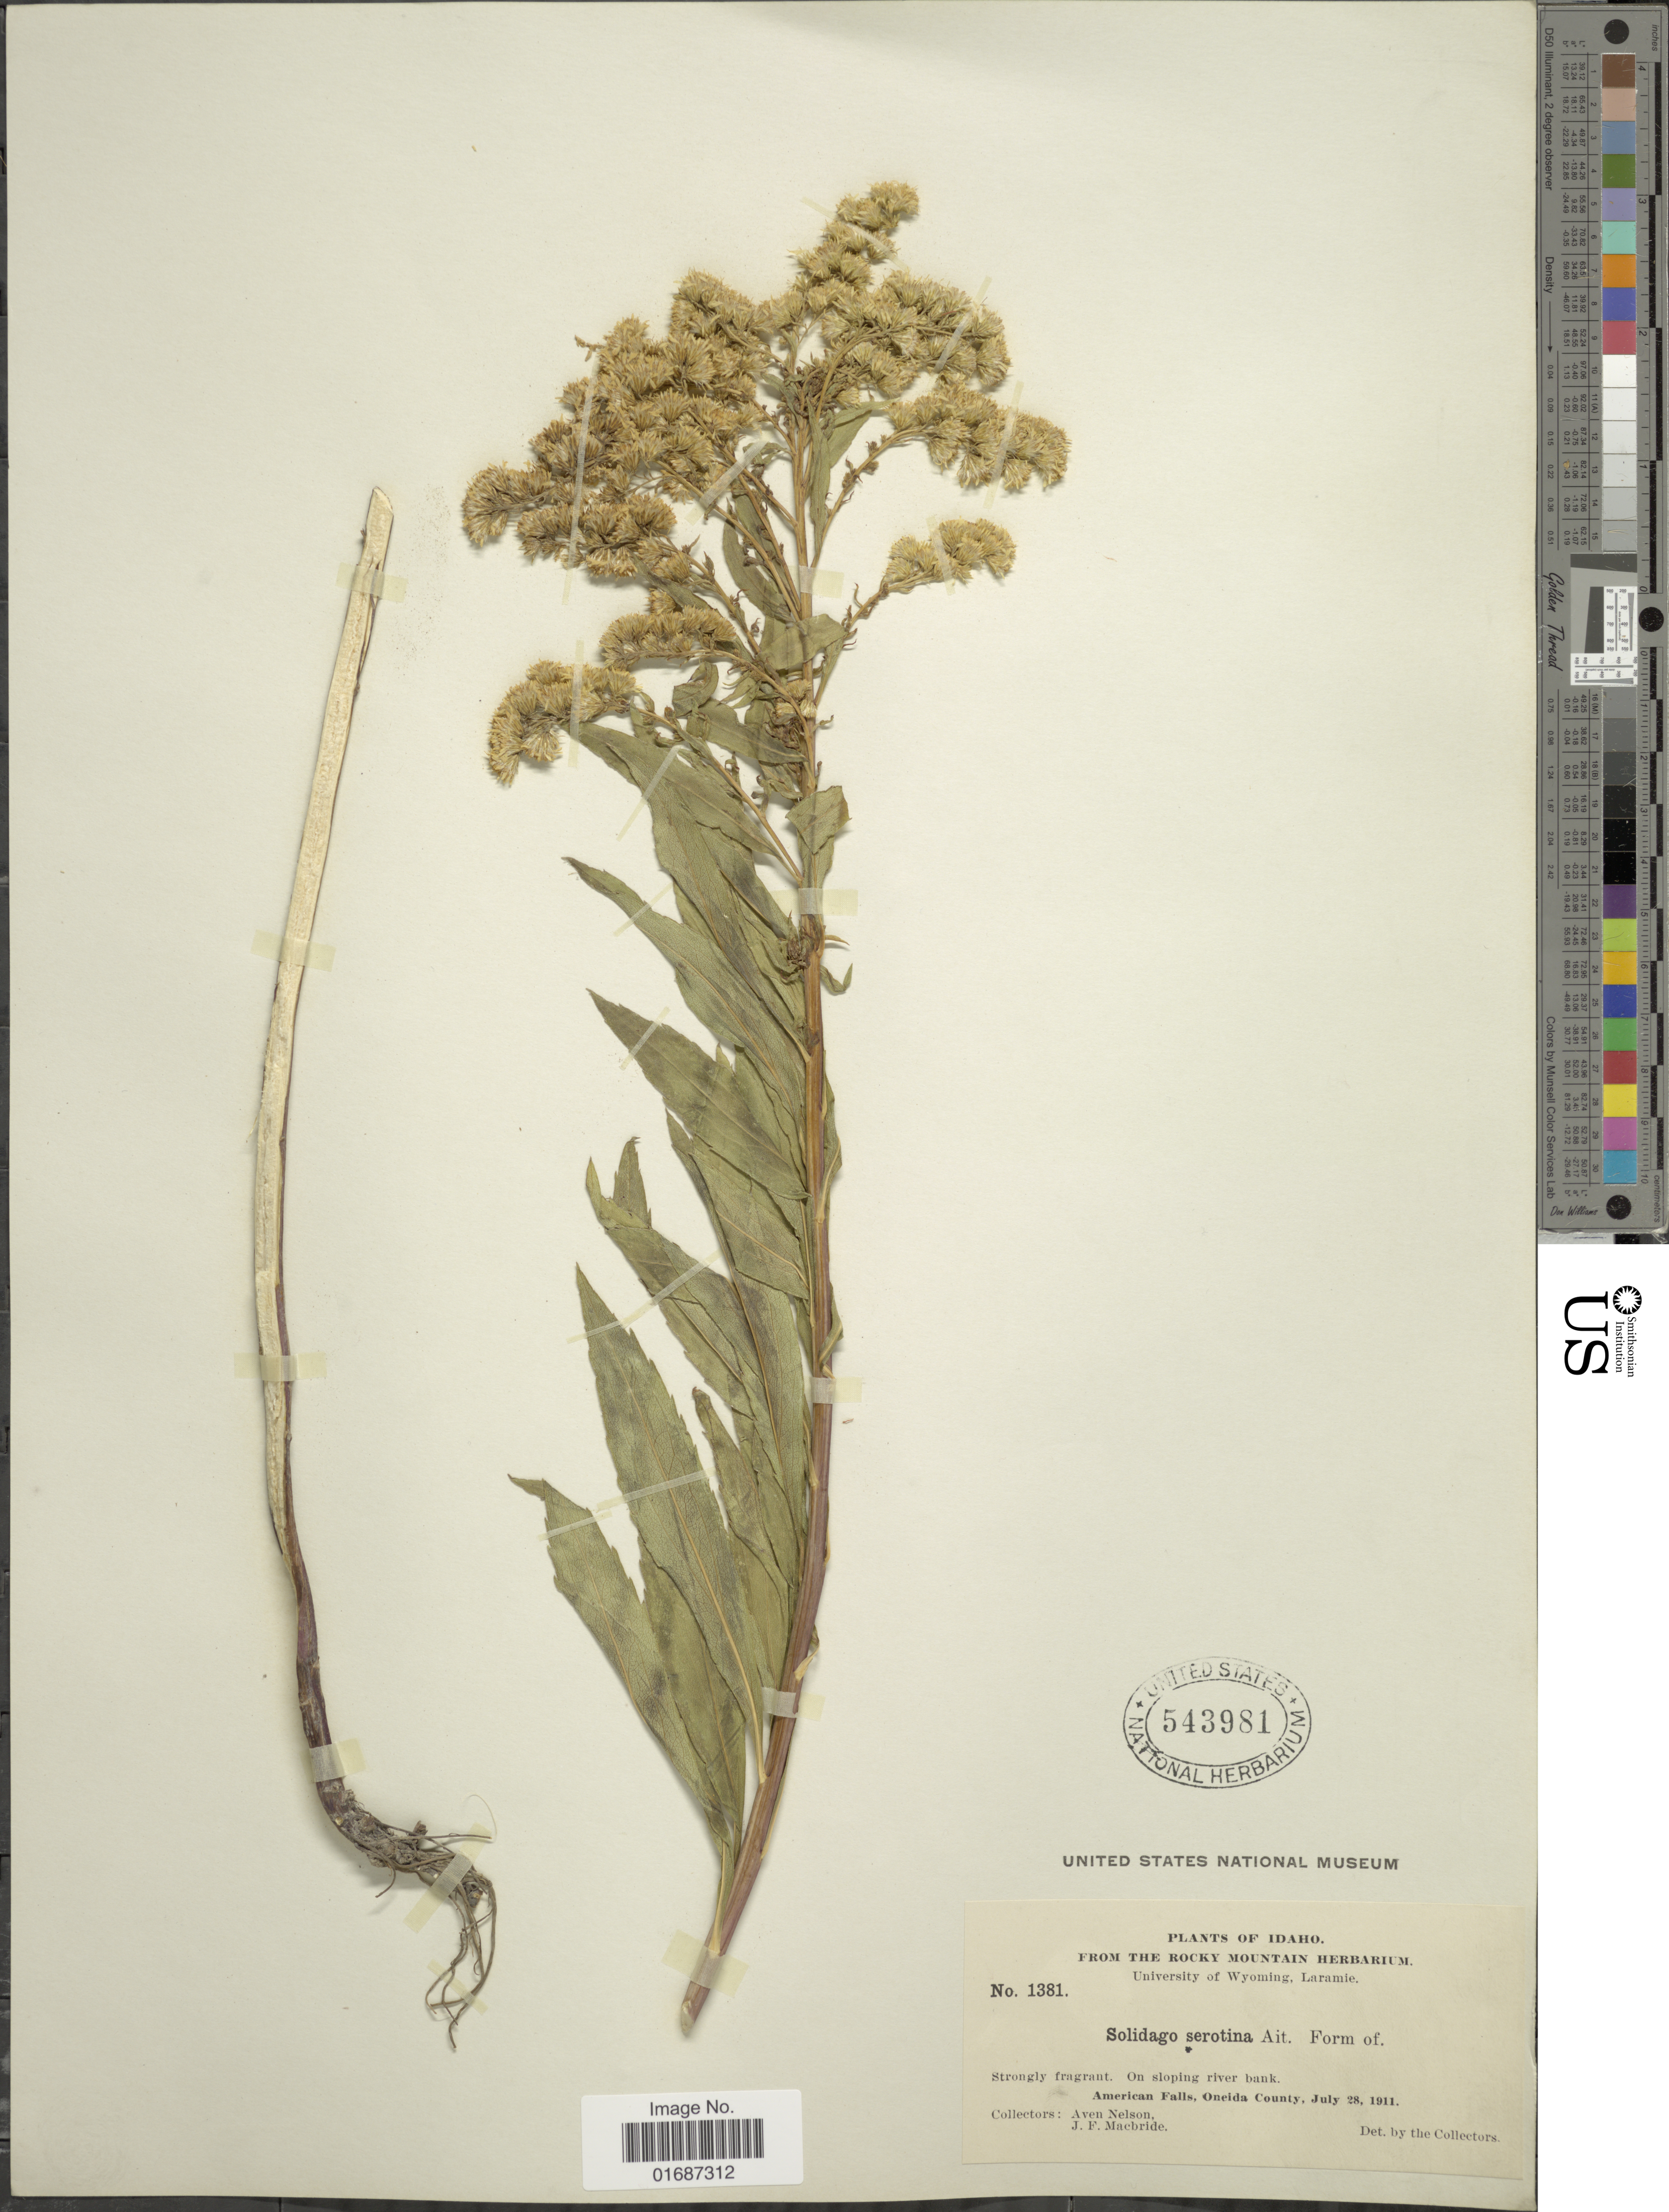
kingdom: Plantae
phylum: Tracheophyta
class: Magnoliopsida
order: Asterales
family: Asteraceae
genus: Solidago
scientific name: Solidago gigantea var. leiophylla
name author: Fernald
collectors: A. Nelson & J. F. Macbride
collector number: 1381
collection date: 1911-07-28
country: United States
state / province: Idaho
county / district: Oneida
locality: American Falls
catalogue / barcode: US 543981